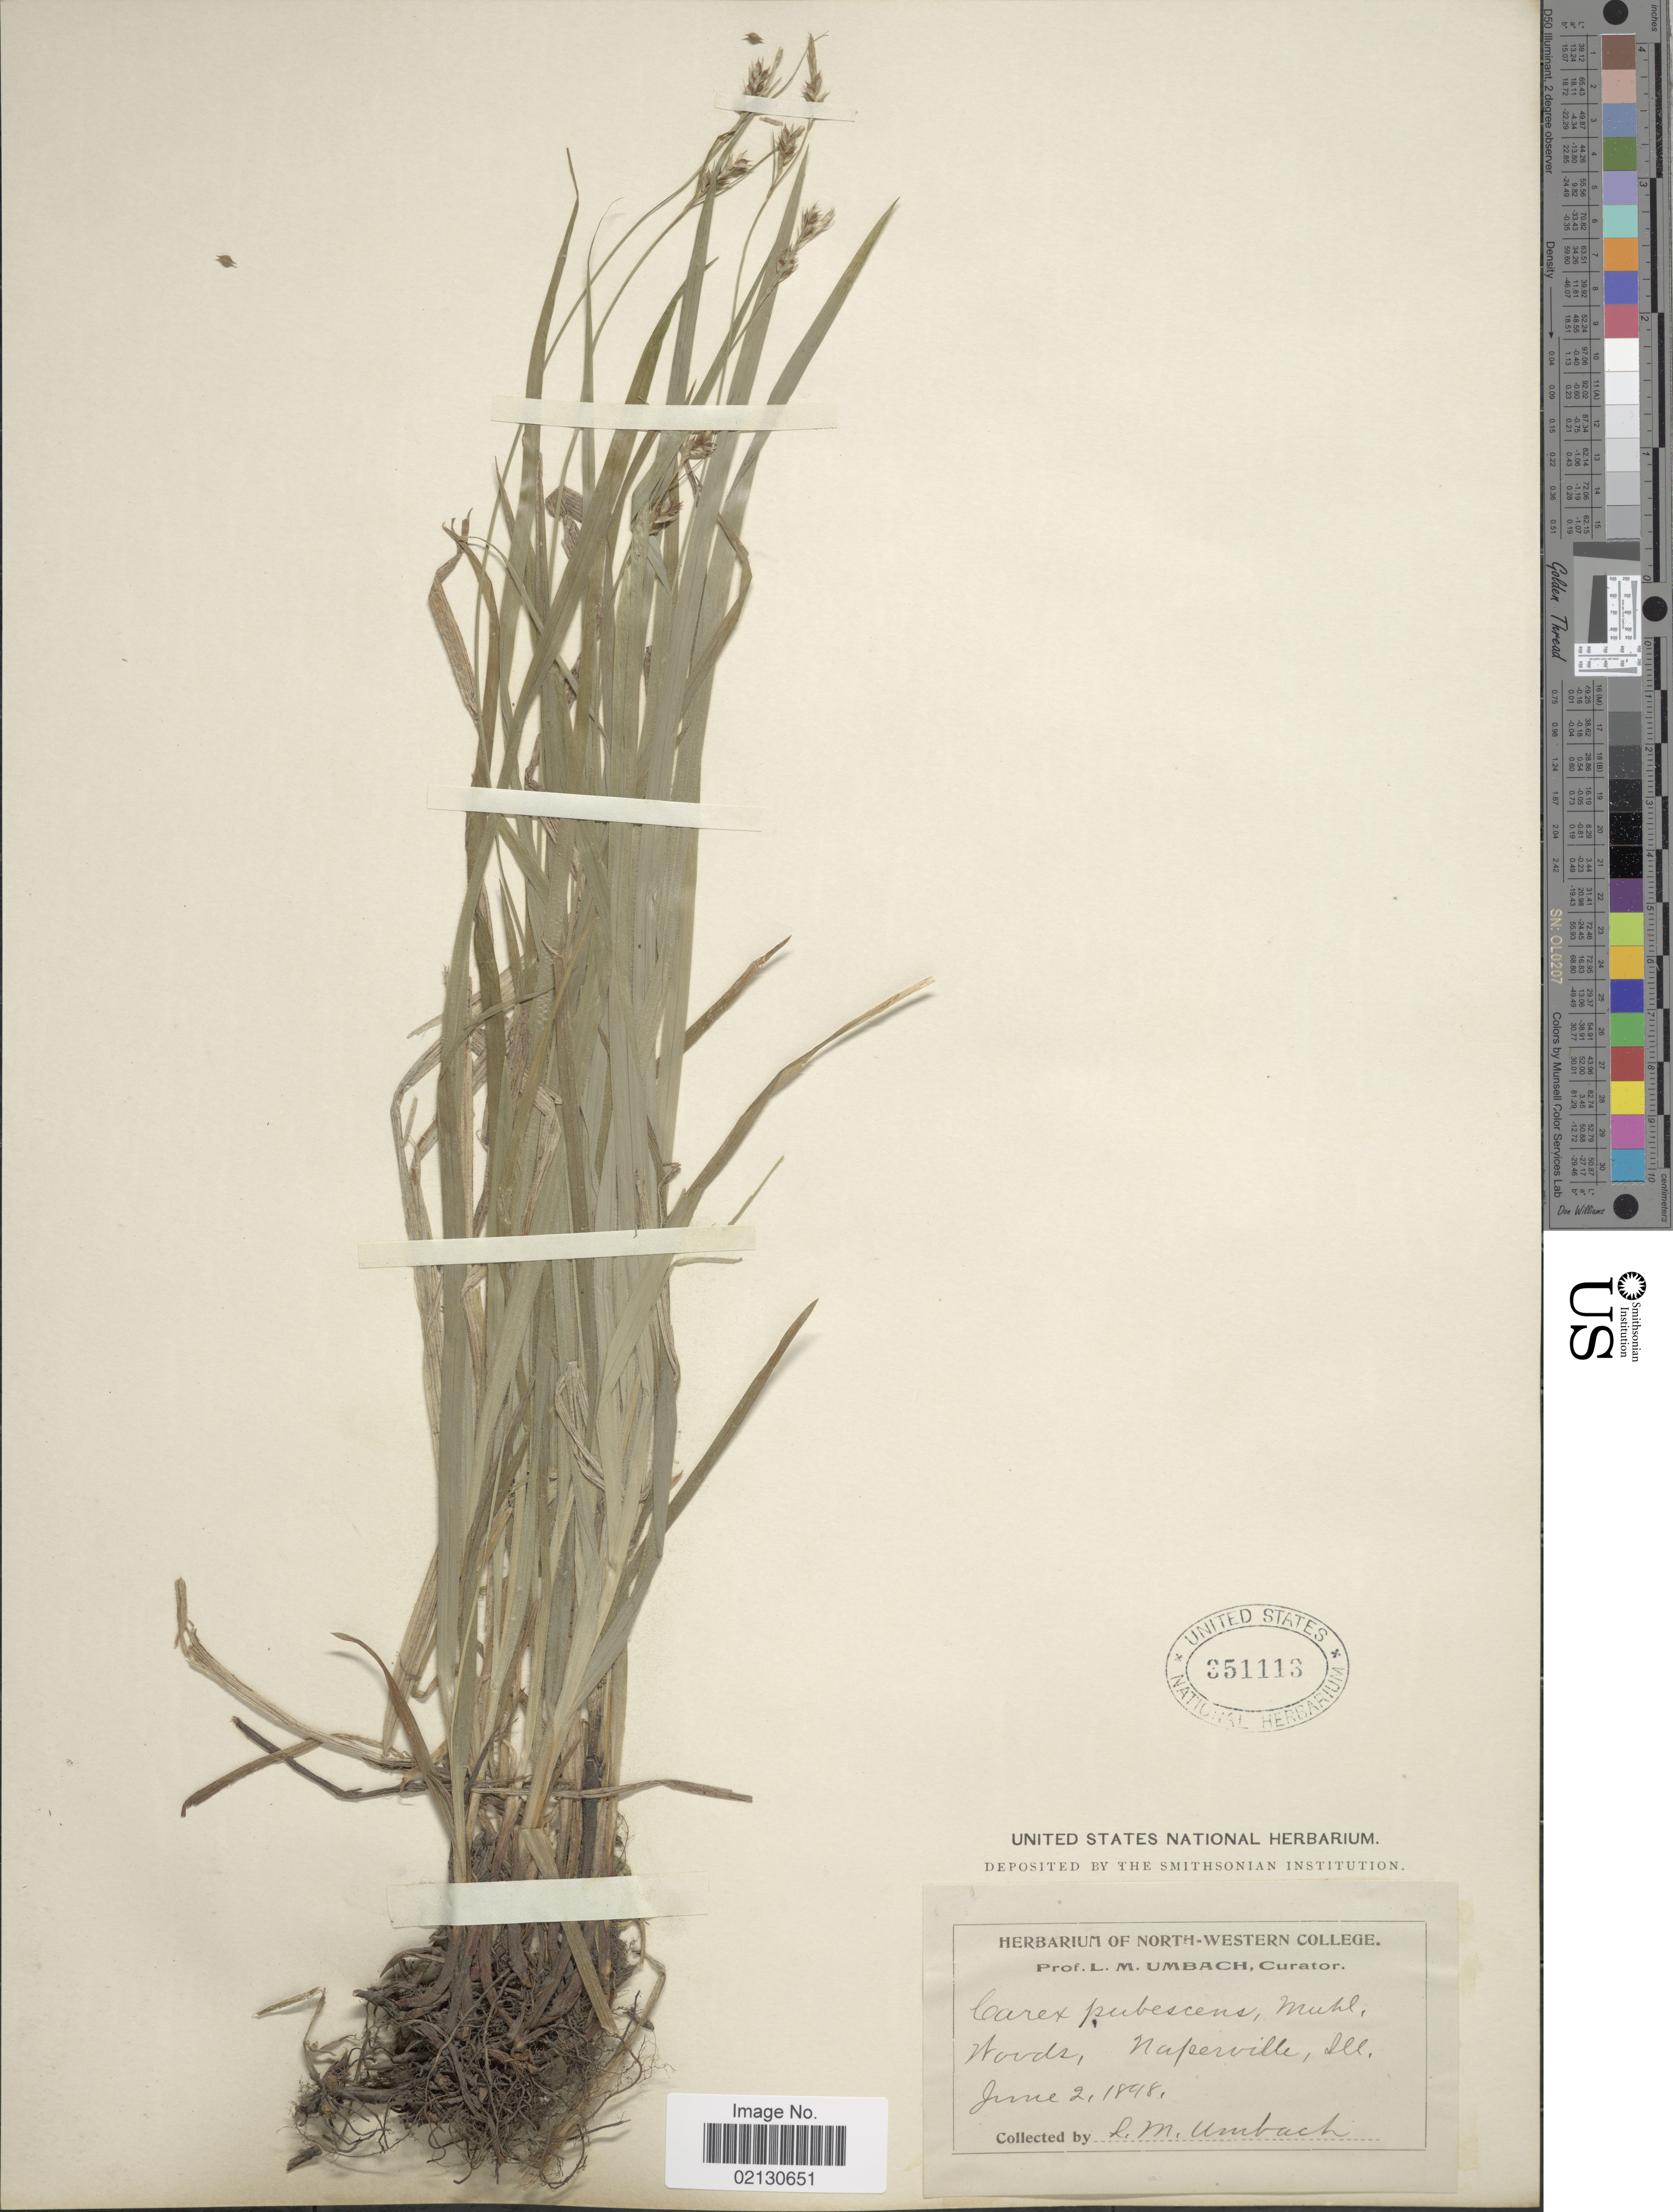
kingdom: Plantae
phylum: Tracheophyta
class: Liliopsida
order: Poales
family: Cyperaceae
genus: Carex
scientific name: Carex hirtifolia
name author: Mack.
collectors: L. M. Umbach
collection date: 1898-06-02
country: United States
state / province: Illinois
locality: Woods, Naperville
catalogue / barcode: US 351113